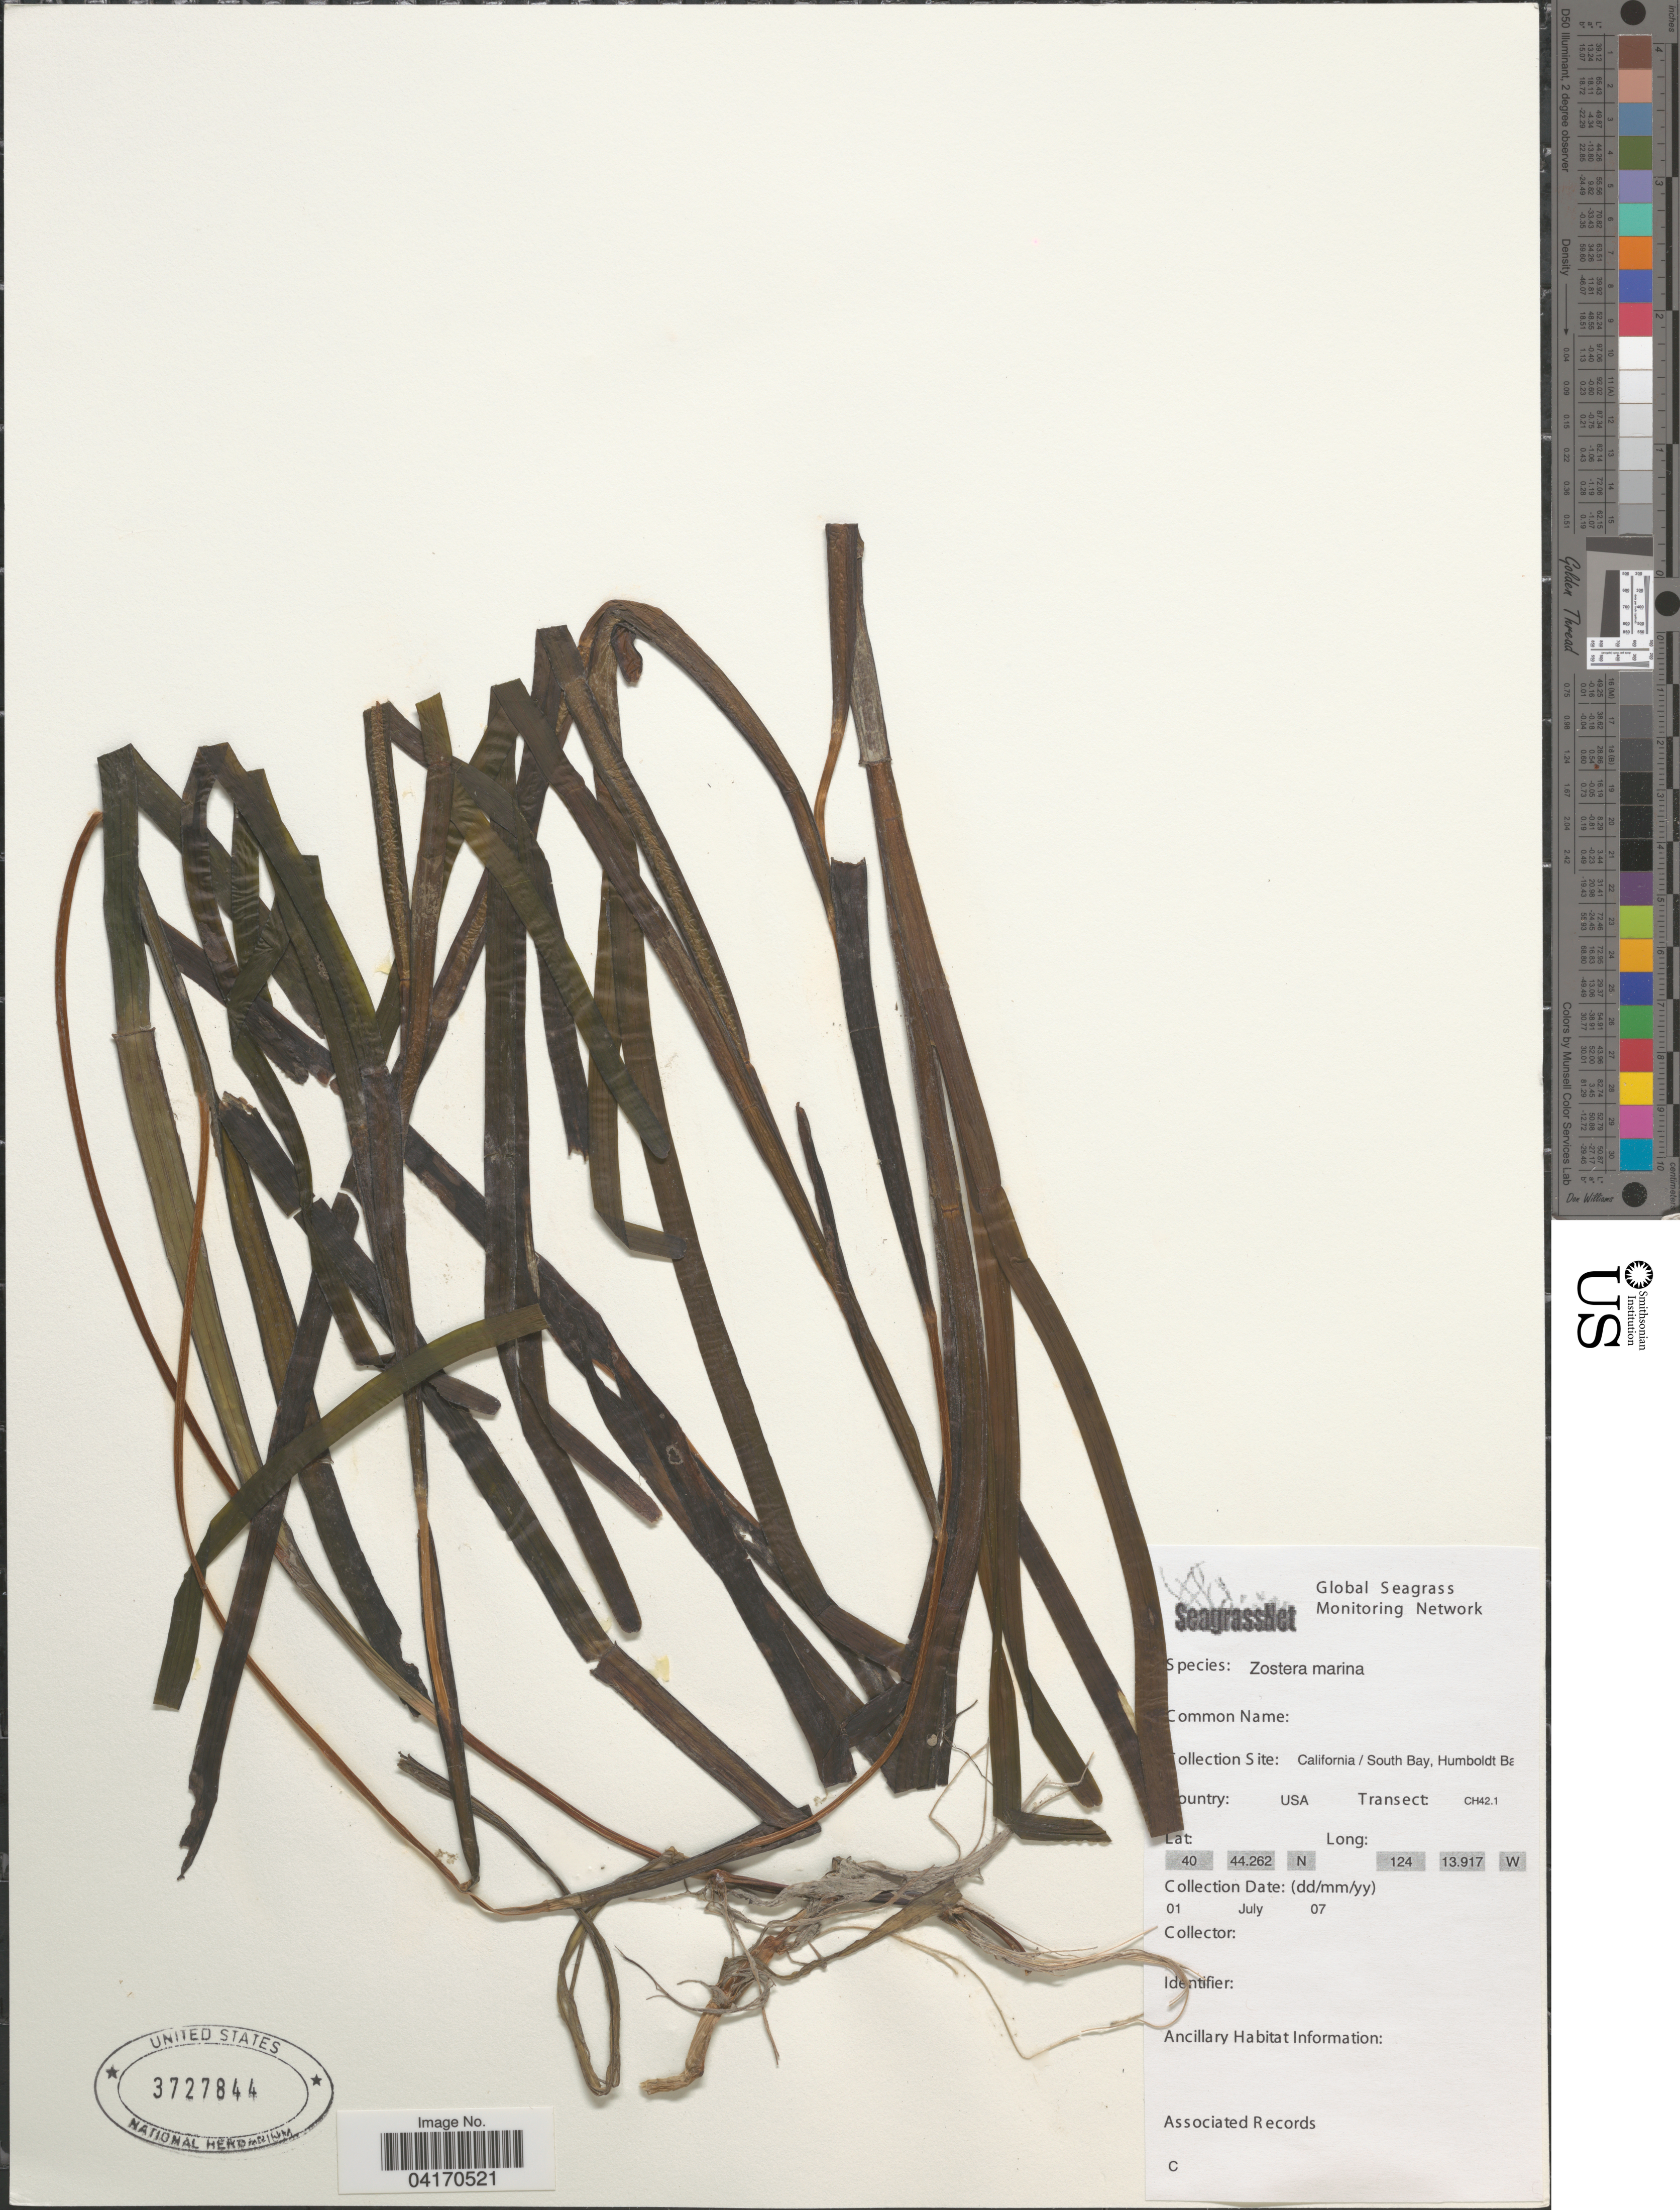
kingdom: Plantae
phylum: Tracheophyta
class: Liliopsida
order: Alismatales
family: Zosteraceae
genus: Zostera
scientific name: Zostera marina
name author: L.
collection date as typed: Transcribed d/m/y: 1/7/7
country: United States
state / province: California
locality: Collection Site: California / South Bay, Humboldt Ba. Transect: CH42.1.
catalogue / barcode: US 3727844